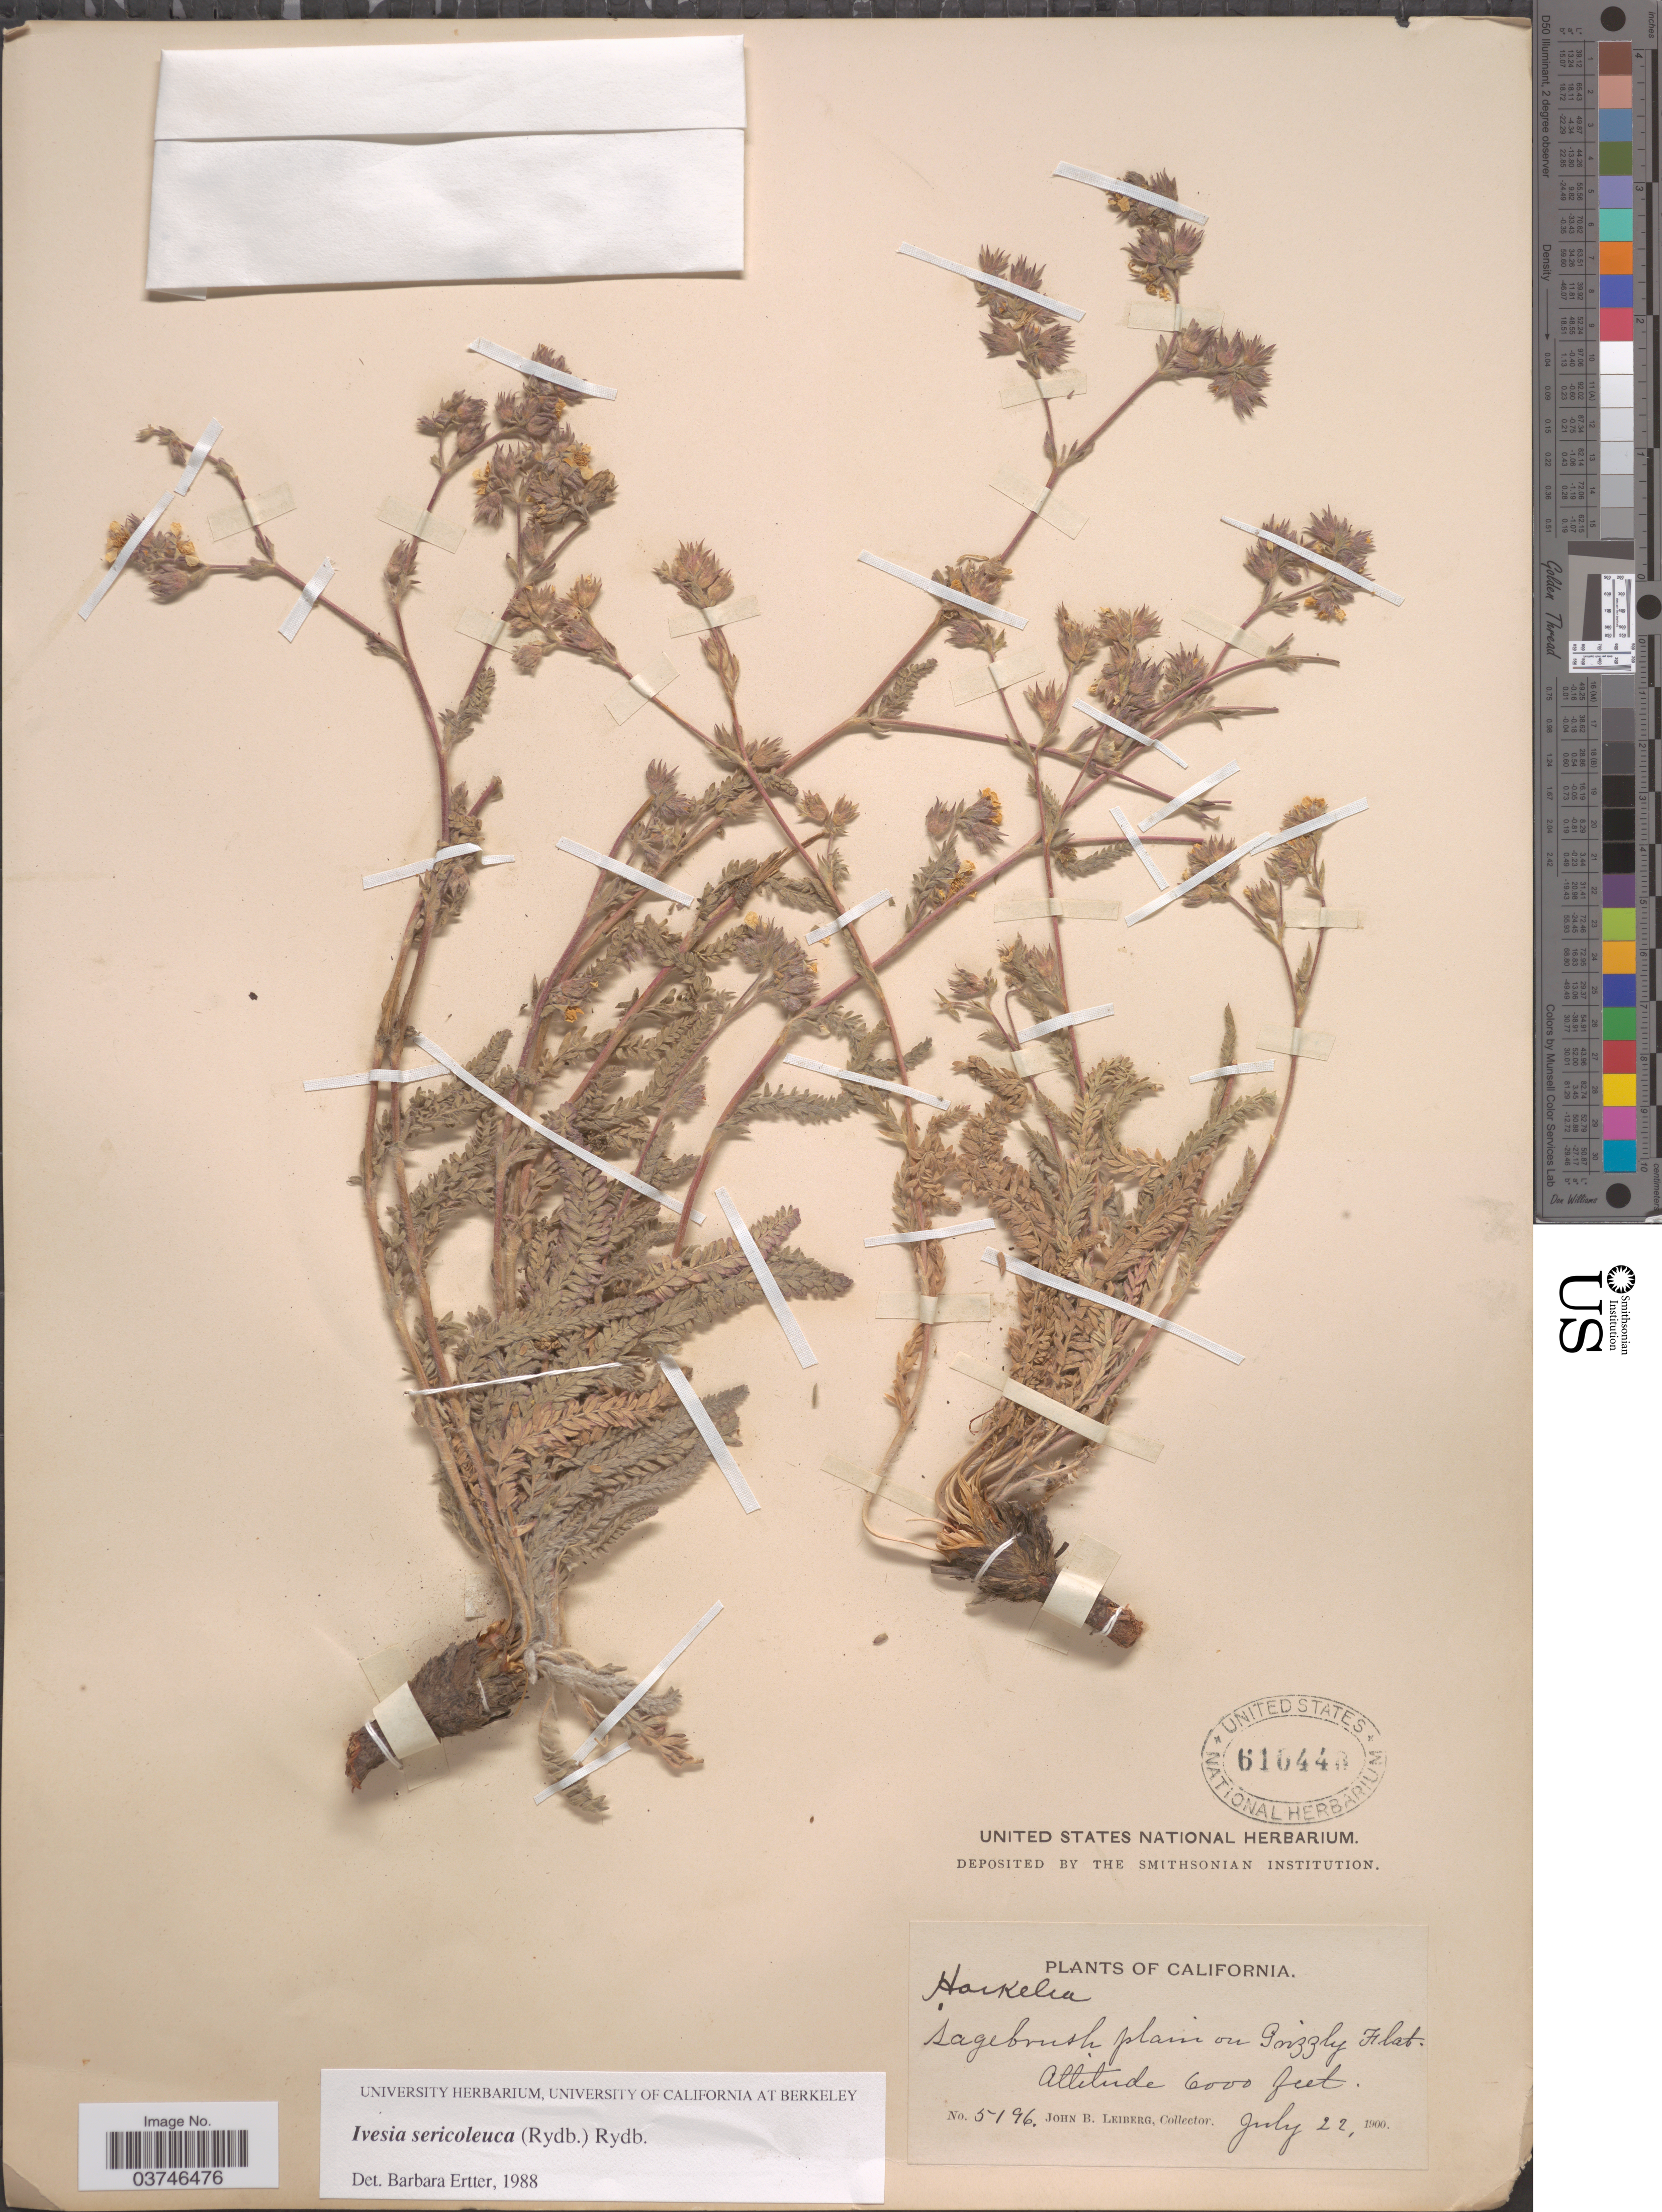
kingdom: Plantae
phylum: Tracheophyta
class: Magnoliopsida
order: Rosales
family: Rosaceae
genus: Potentilla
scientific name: Potentilla sericoleuca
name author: (Rydb.) J.T. Howell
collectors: J. B. Leiberg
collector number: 5196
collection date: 1900-07-22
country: United States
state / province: California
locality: Sagebrush plain on Grizzly Flat.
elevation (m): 1829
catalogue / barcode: US 610440